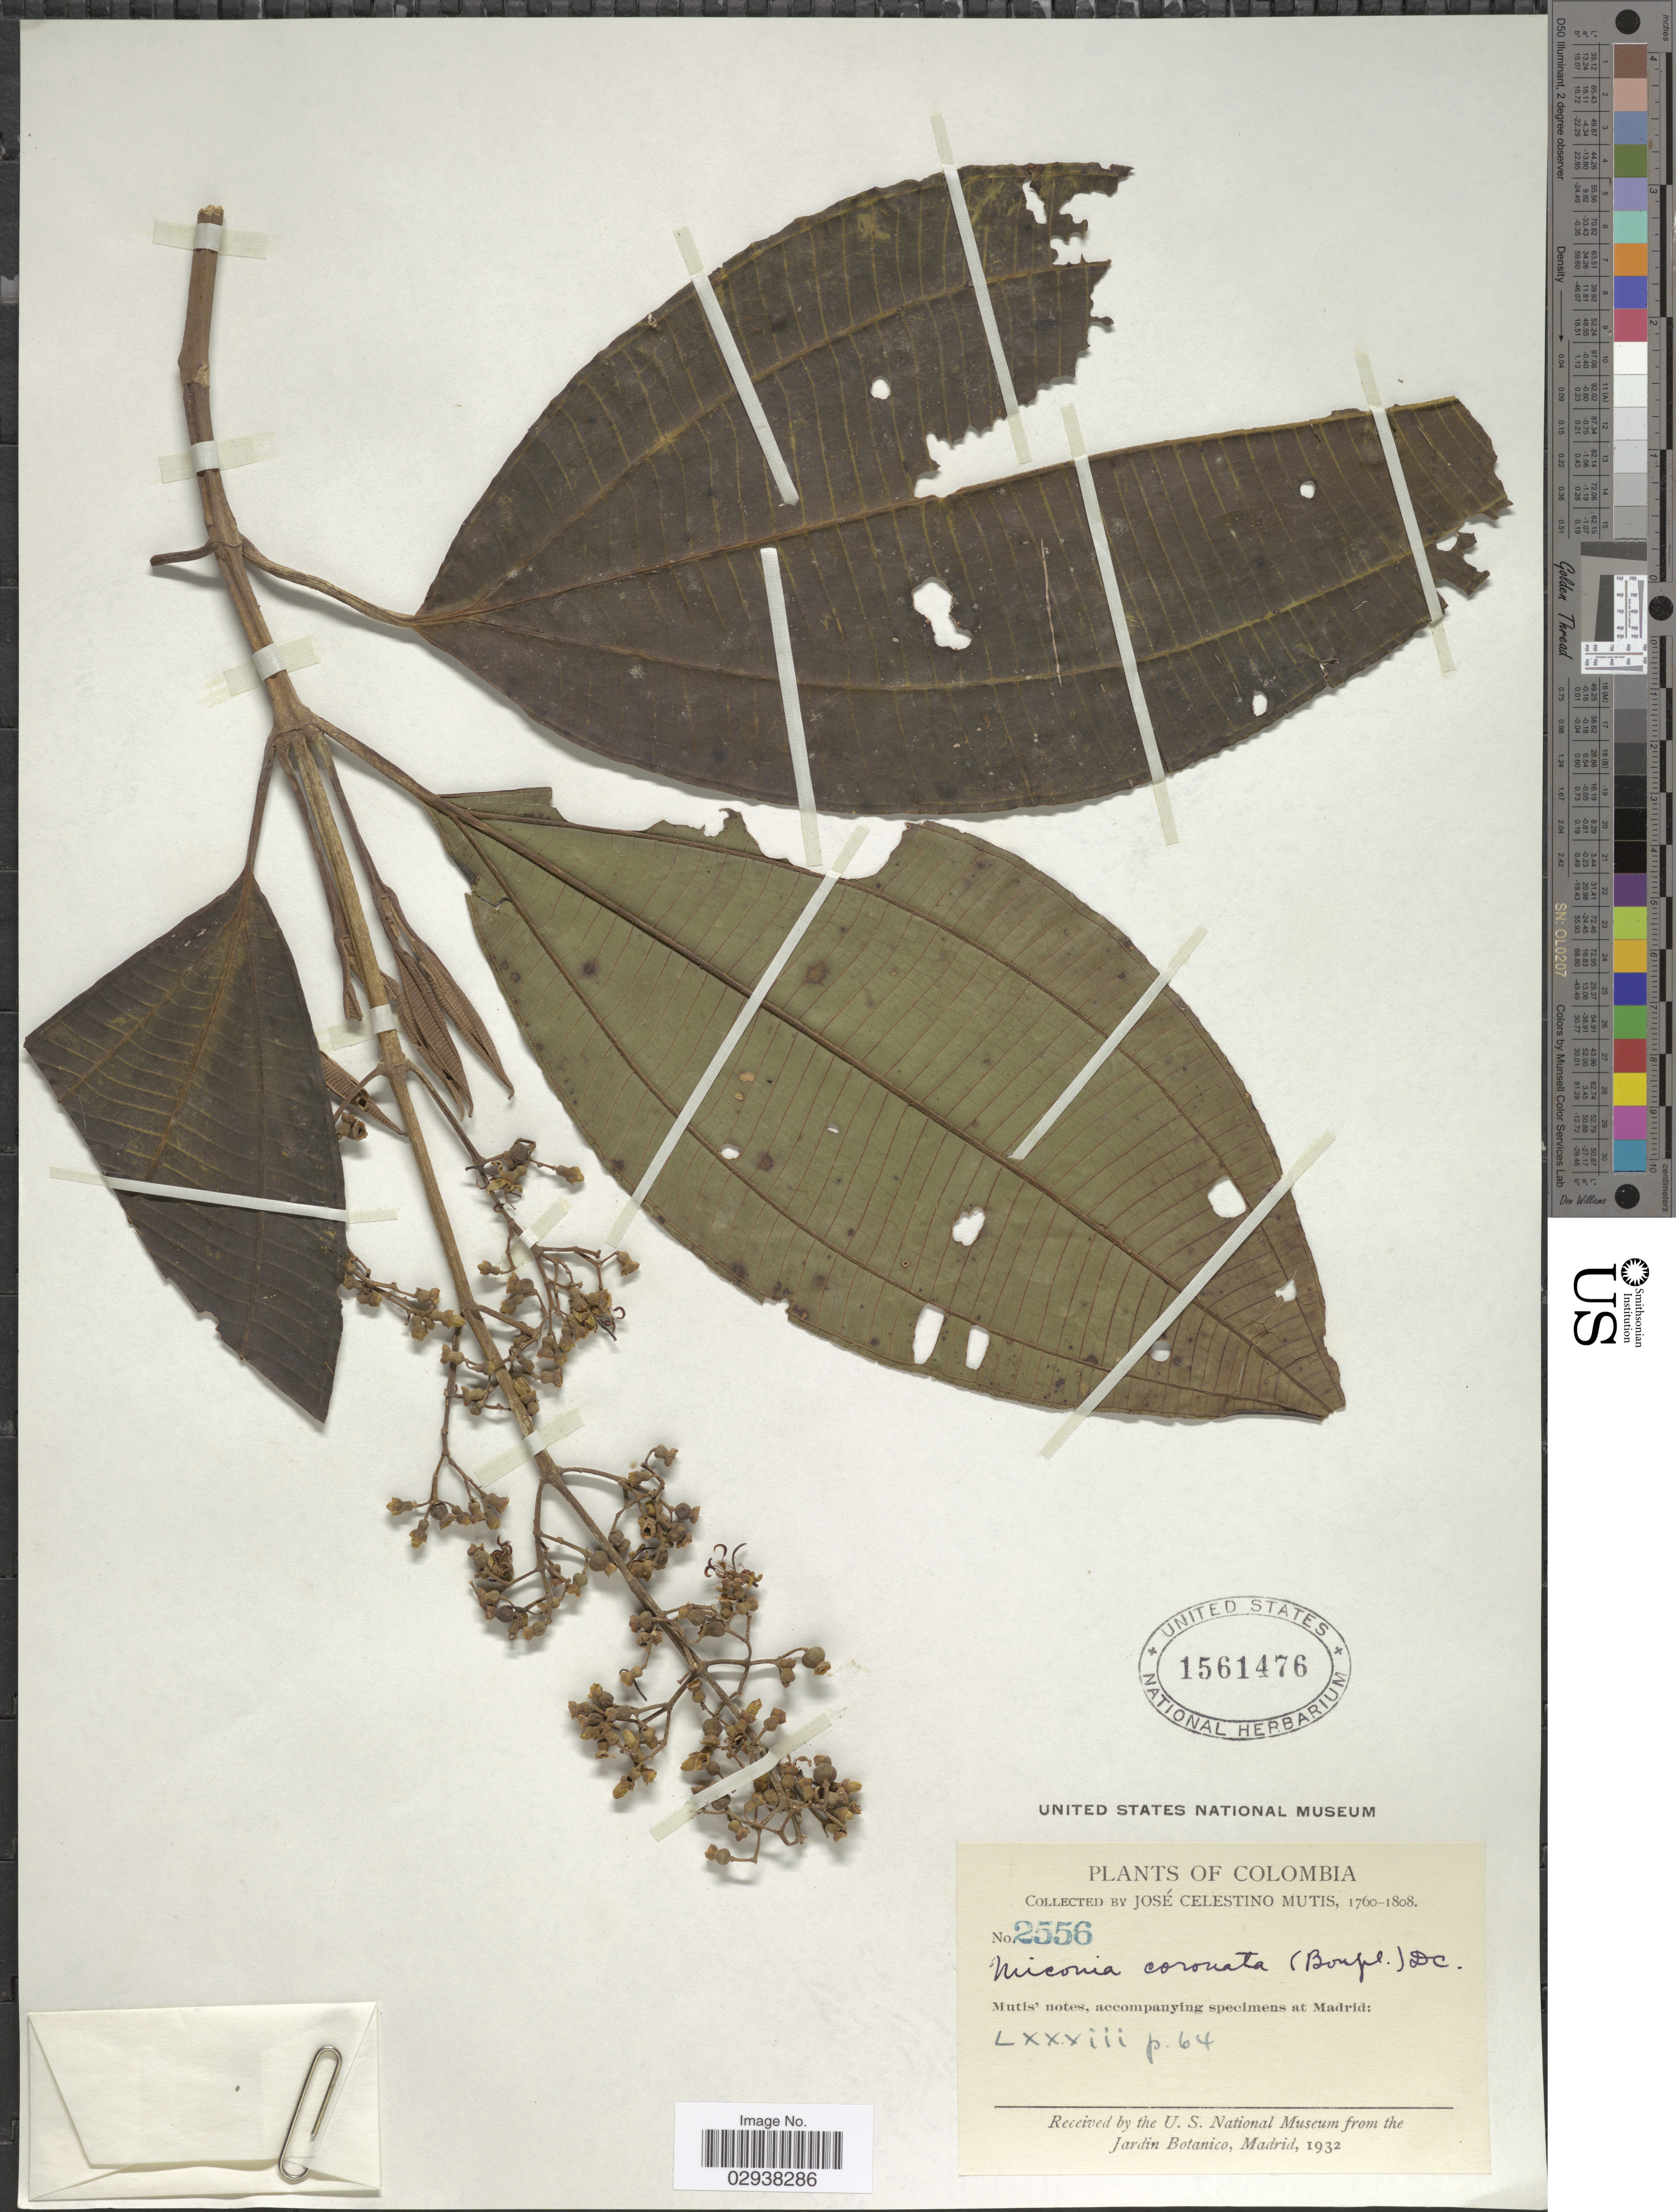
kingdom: Plantae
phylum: Tracheophyta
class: Magnoliopsida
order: Myrtales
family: Melastomataceae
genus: Miconia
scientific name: Miconia coronata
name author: (Bonpl.) DC.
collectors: J. C. B. Mutis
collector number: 2566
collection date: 1760/1808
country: Colombia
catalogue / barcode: US 1561476